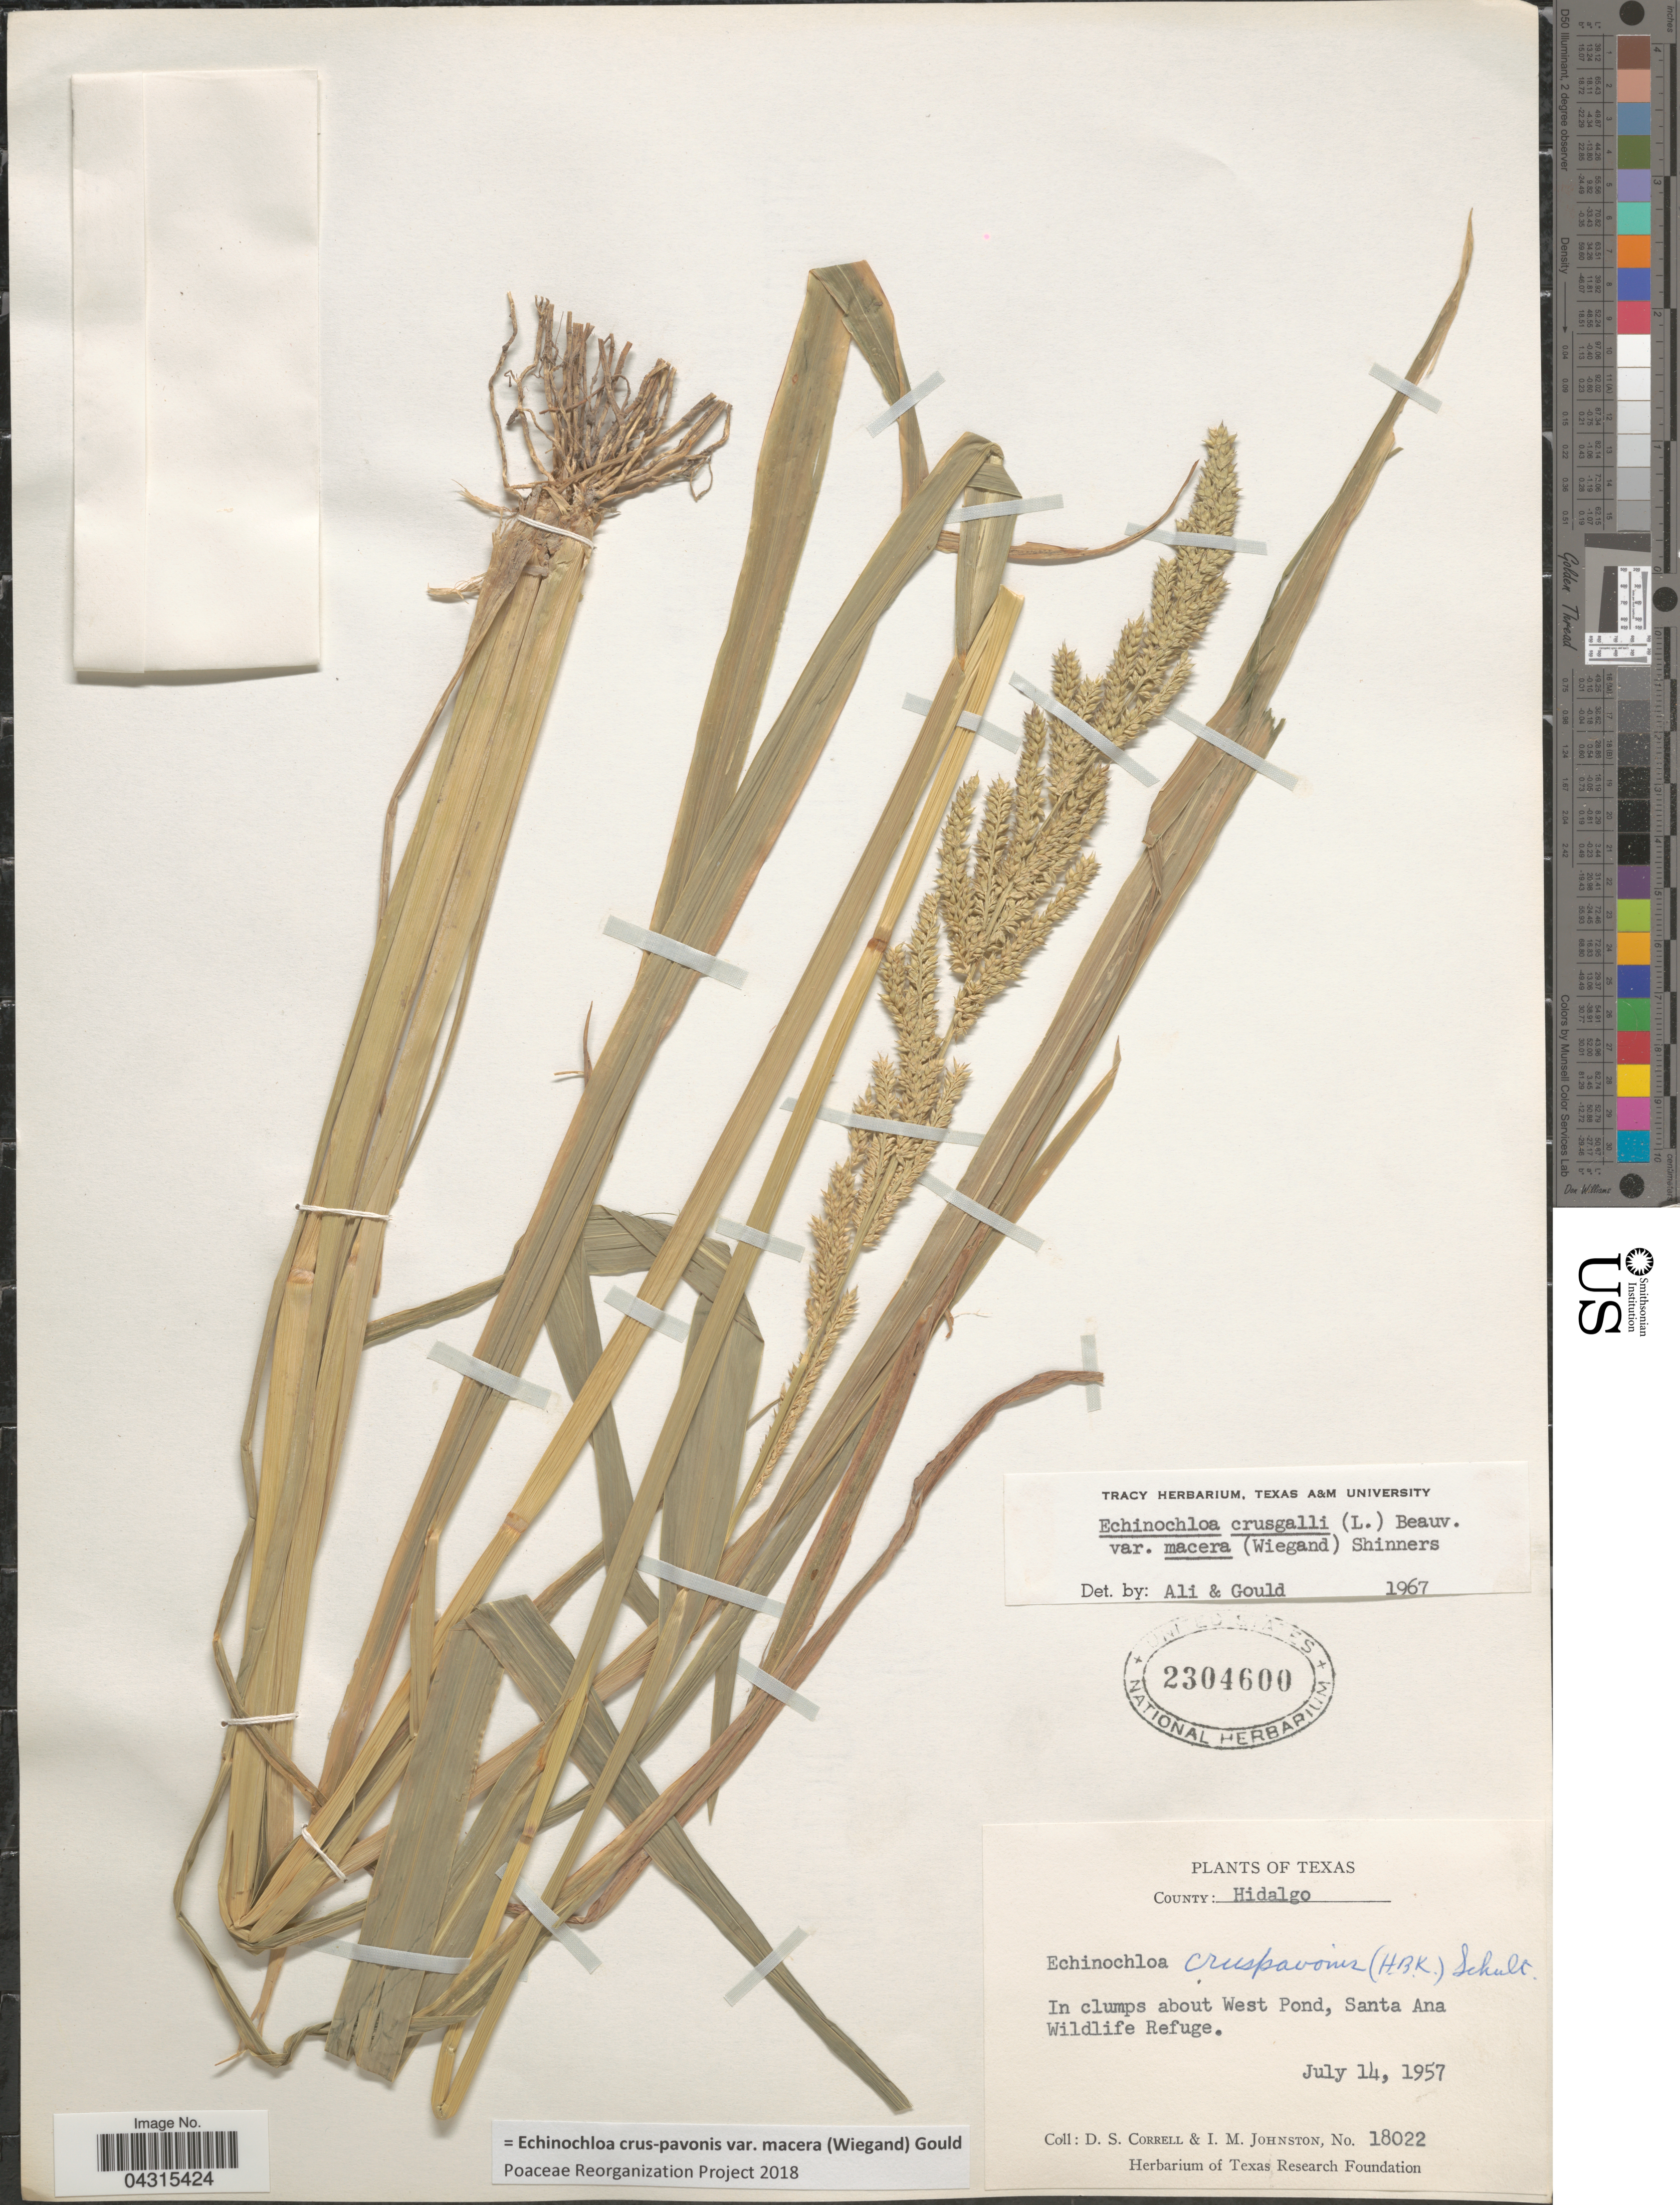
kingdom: Plantae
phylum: Tracheophyta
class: Liliopsida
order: Poales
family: Poaceae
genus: Echinochloa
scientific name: Echinochloa crus-pavonis var. macera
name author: (Wiegand) Gould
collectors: D. S. Correll & I.M. Johnston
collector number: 18022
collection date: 1957-07-14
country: United States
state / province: Texas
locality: County: Hidalgo. In clumps about West Pond, Santa Ana Wildlife Refuge.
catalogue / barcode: US 2304600